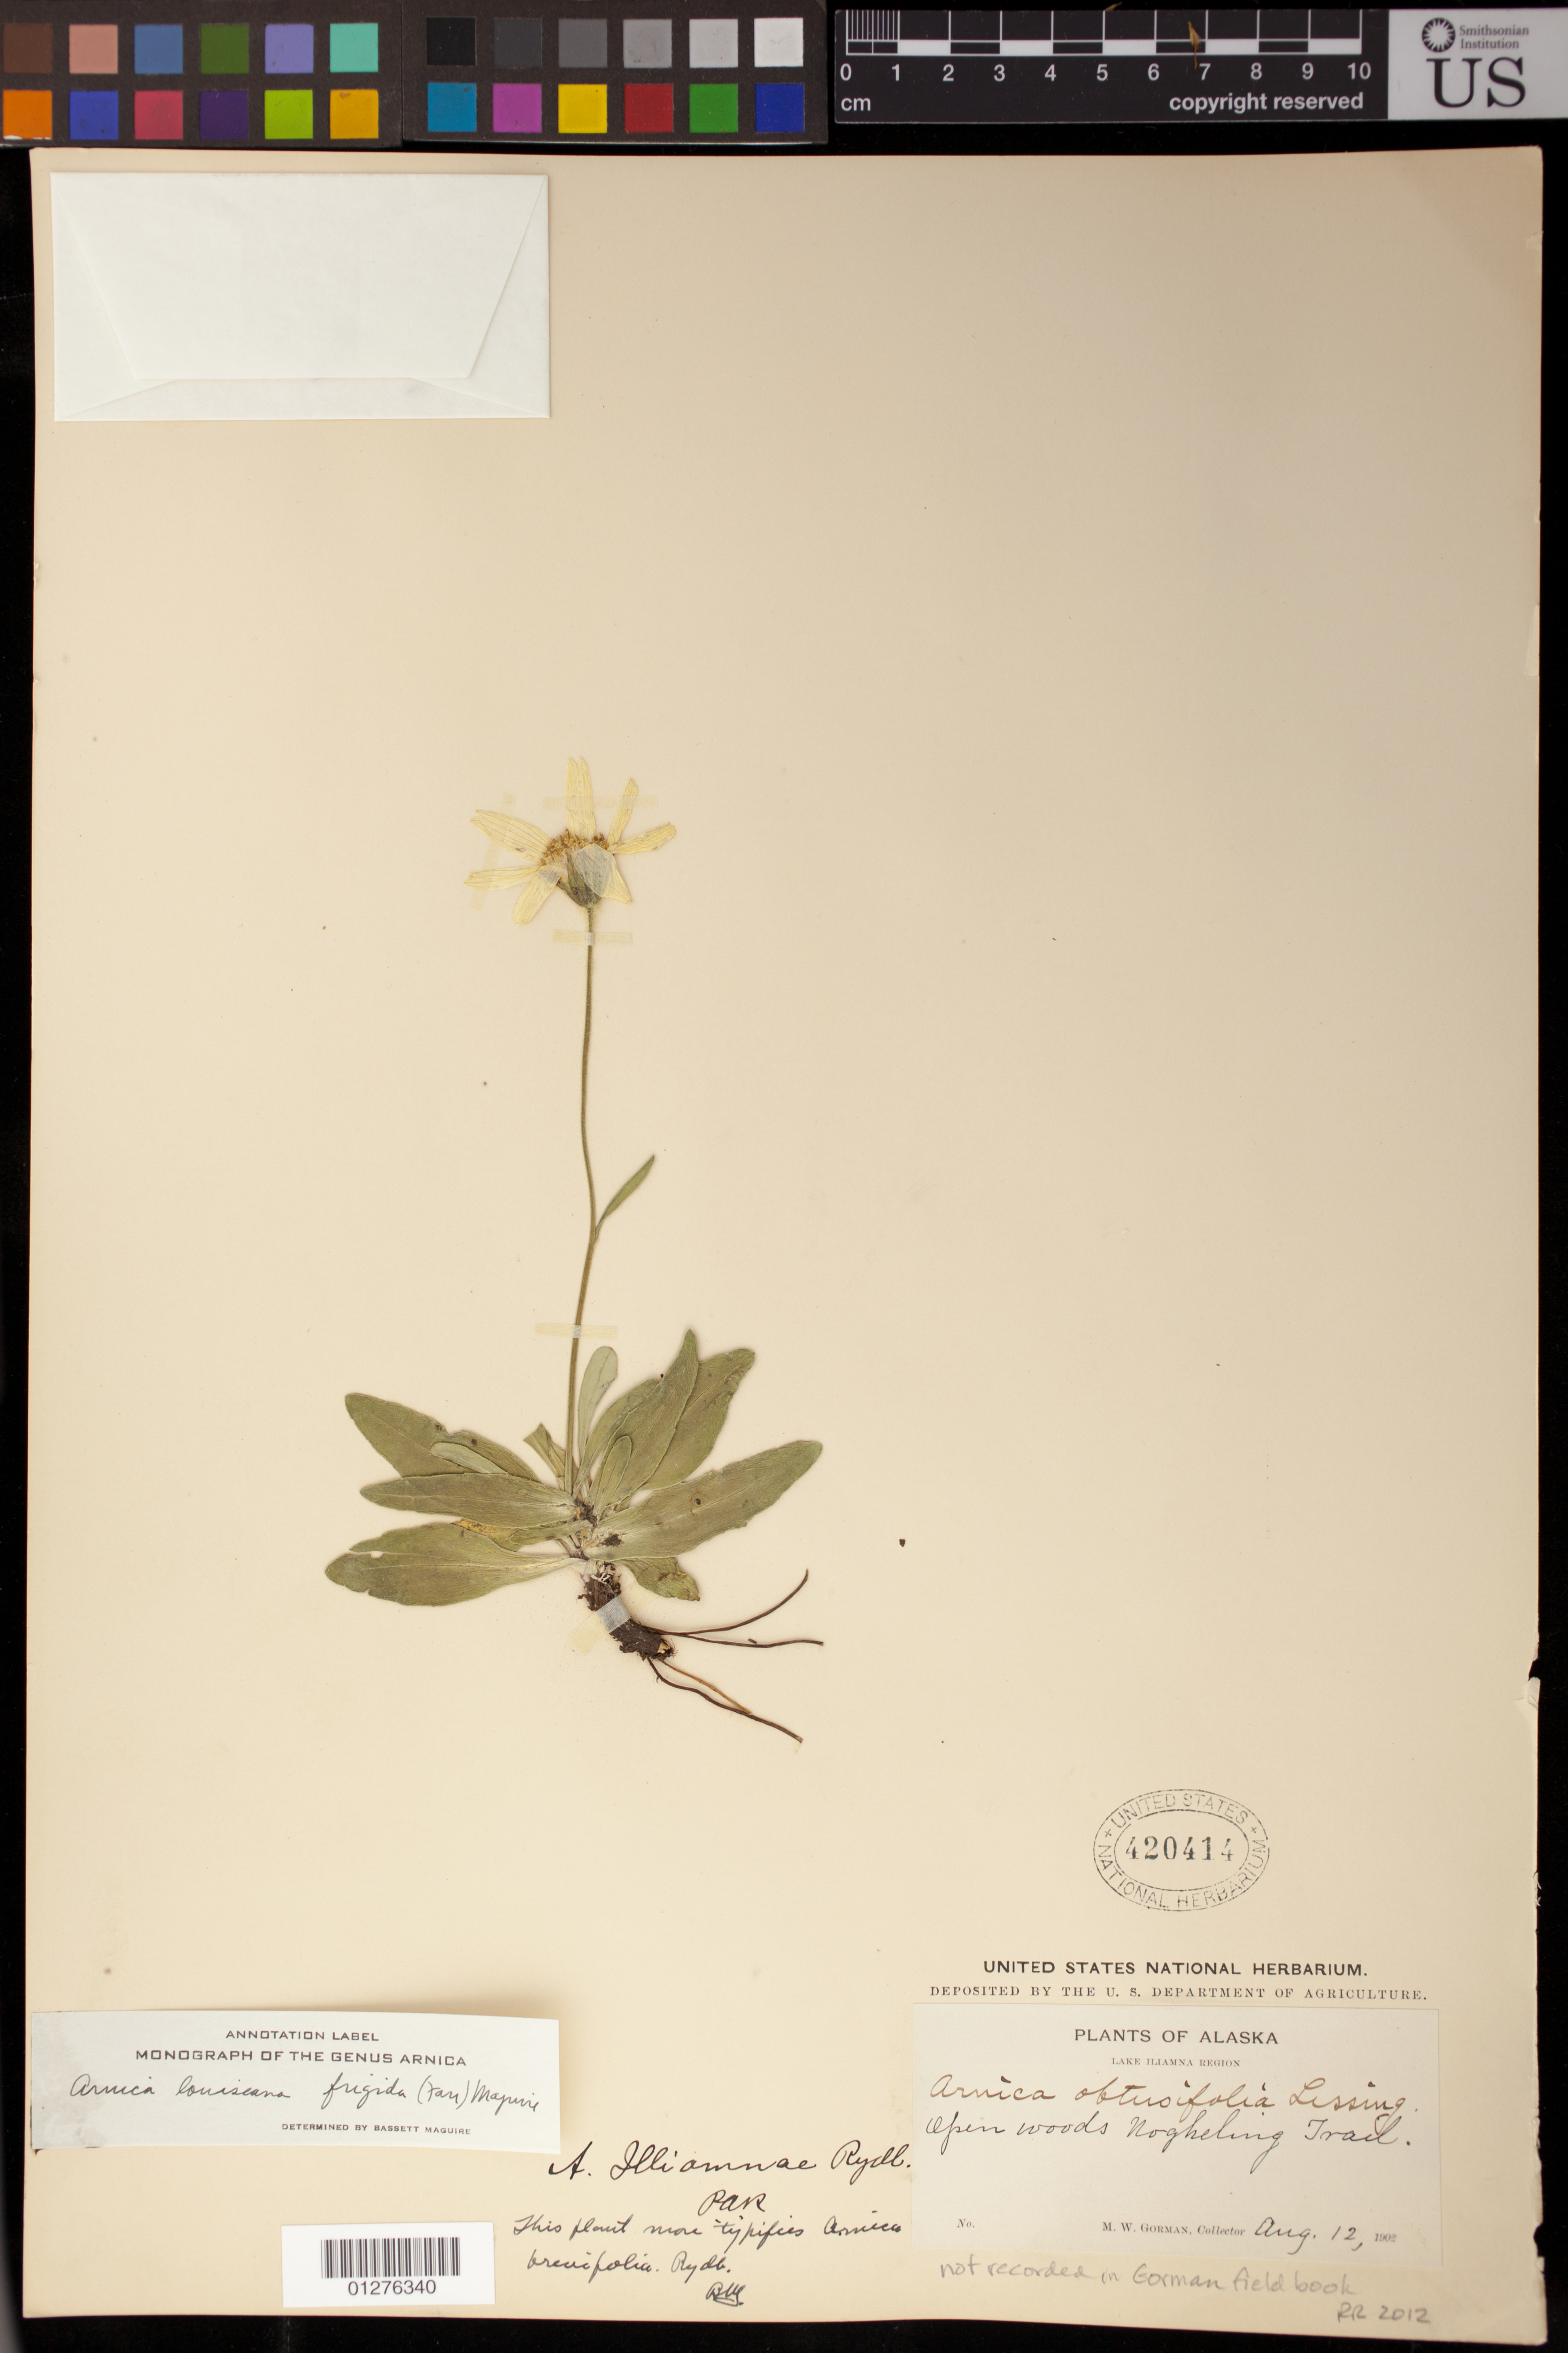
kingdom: Plantae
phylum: Tracheophyta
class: Magnoliopsida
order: Asterales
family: Asteraceae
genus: Arnica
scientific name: Arnica louiseana subsp. frigida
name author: (C.A. Mey. ex Iljin) Maguire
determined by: Maguire, Bassett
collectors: M. W. Gorman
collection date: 1902-08-12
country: United States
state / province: Alaska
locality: Nogheling Trail .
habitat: Open woods.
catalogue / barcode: US 420414